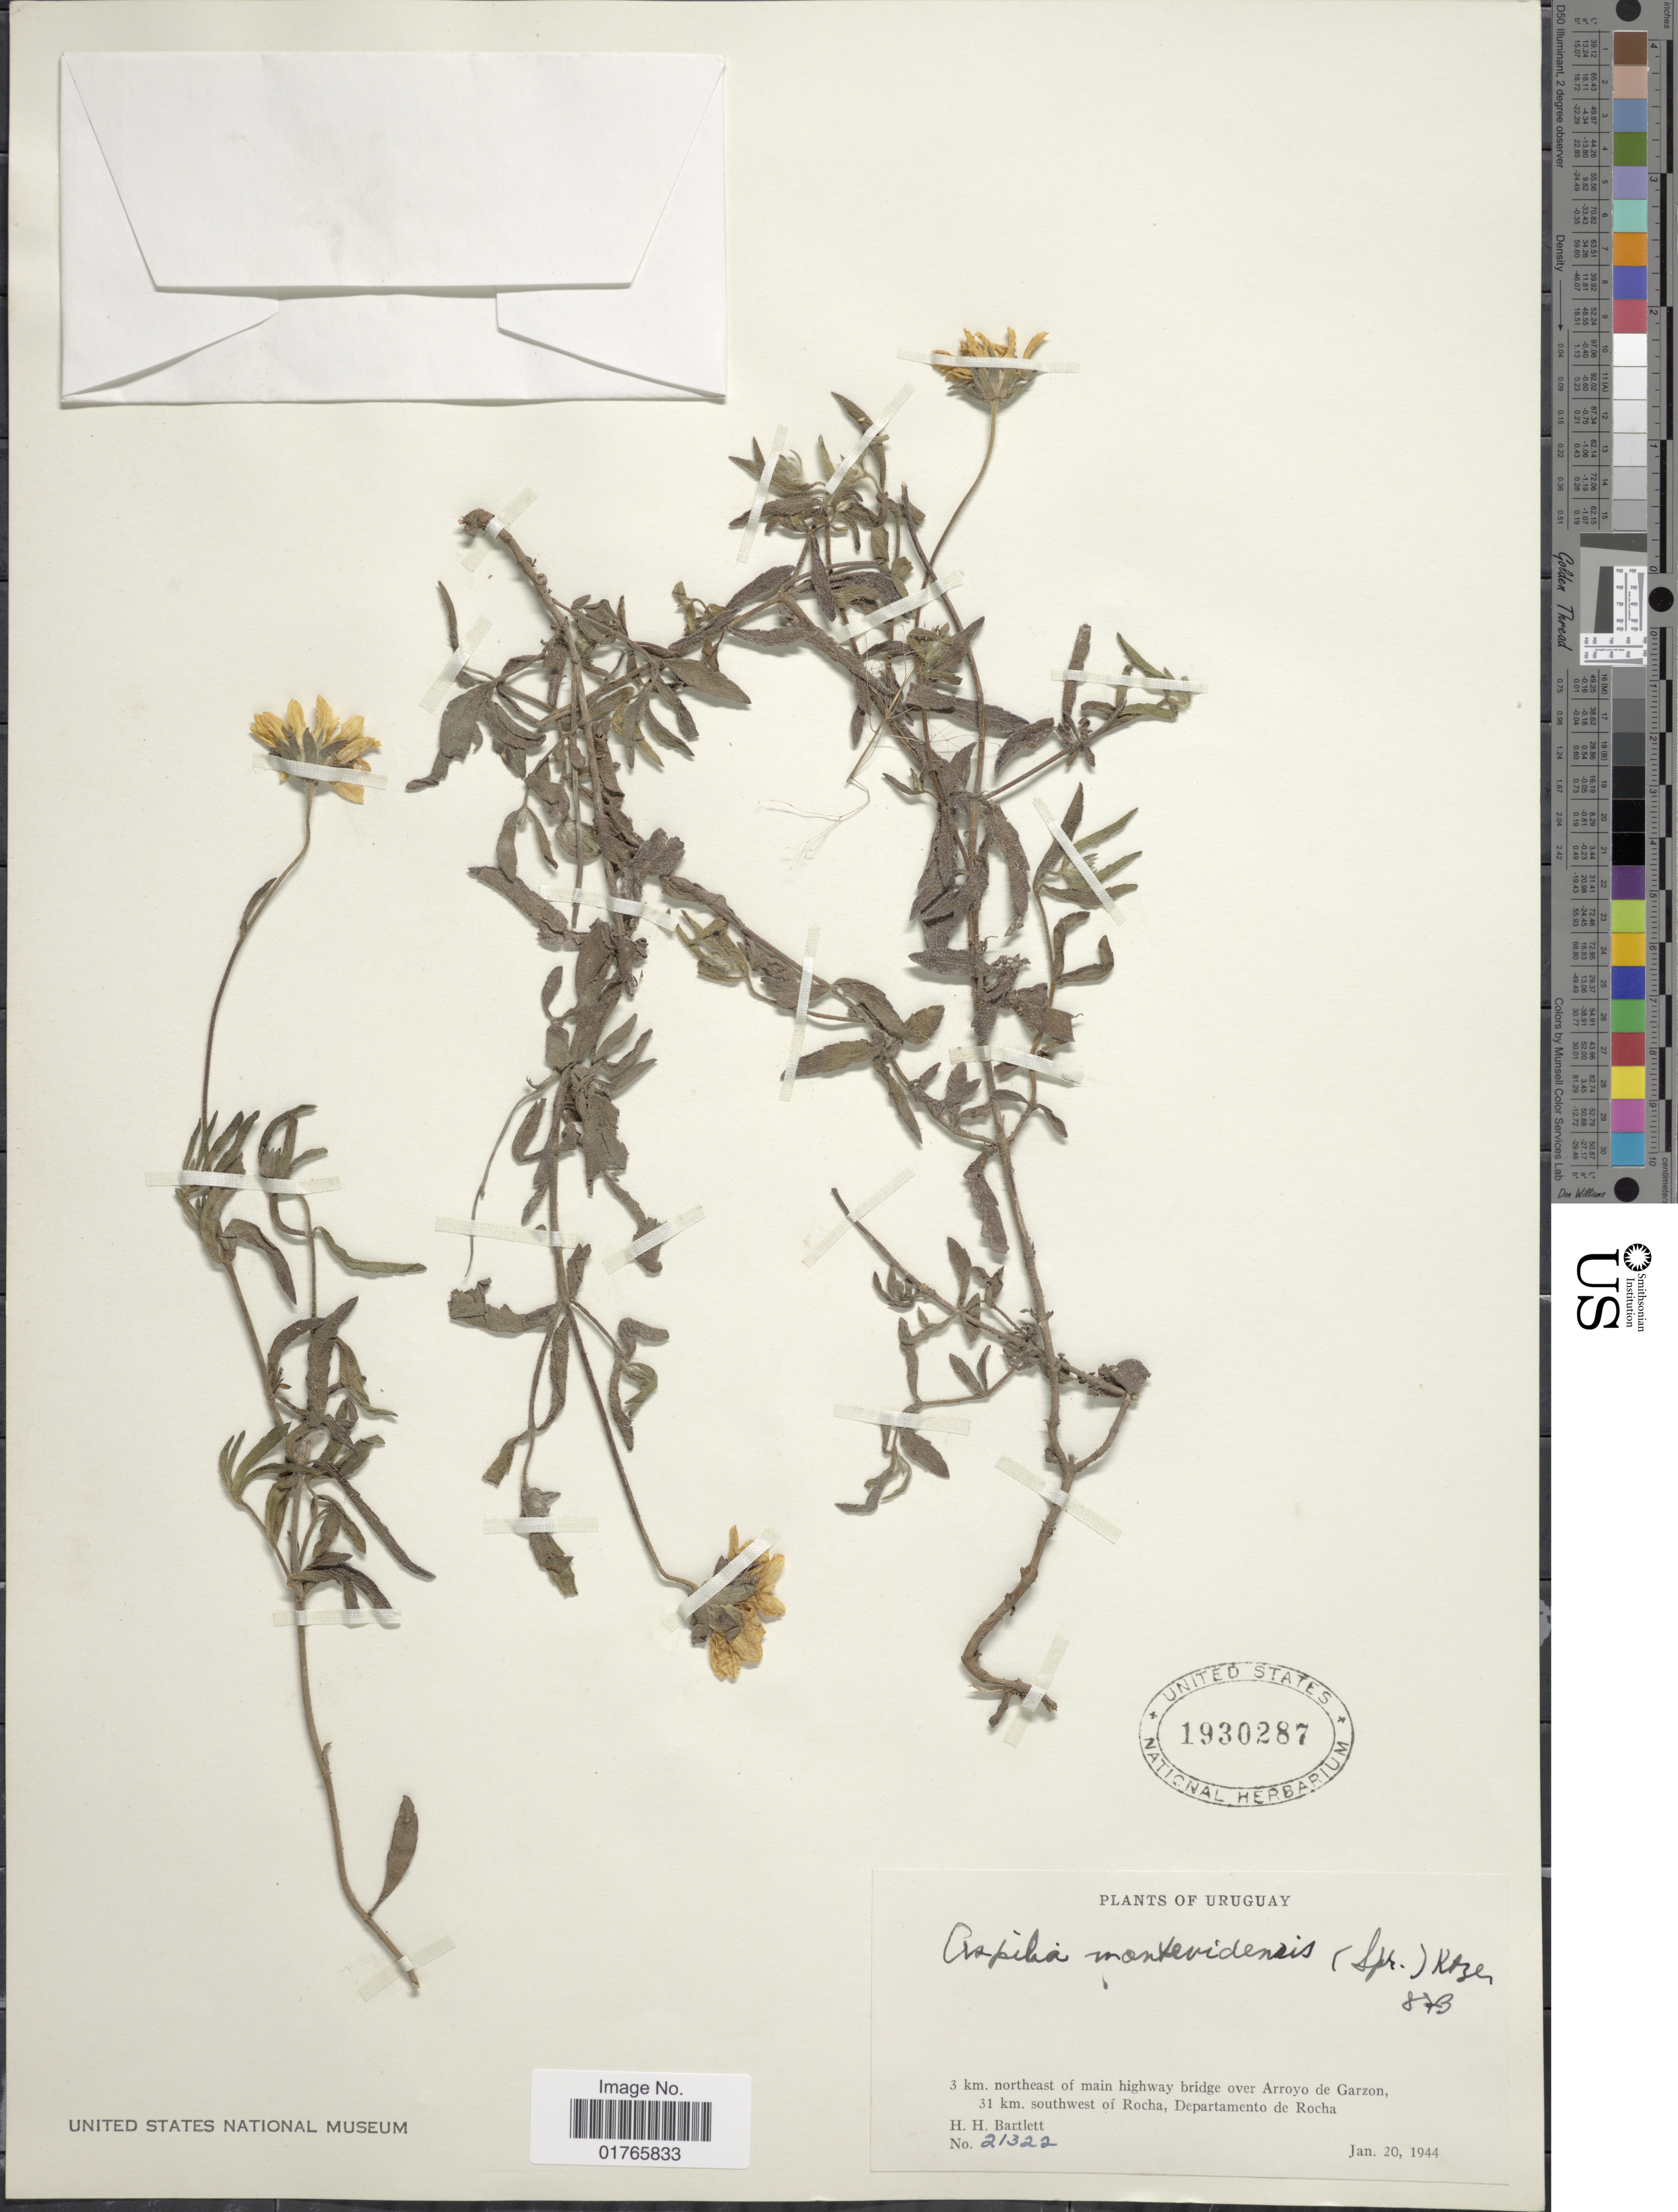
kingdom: Plantae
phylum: Tracheophyta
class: Magnoliopsida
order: Asterales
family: Asteraceae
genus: Aspilia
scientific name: Aspilia montividensis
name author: (Spreng.) Baker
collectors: H. H. Bartlett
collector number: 21322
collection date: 1944-01-20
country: Uruguay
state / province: Rocha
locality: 3 km northeast of main highway bridge over Arroyo de Garzon, 31 km southwest of Rocha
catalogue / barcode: US 1930287